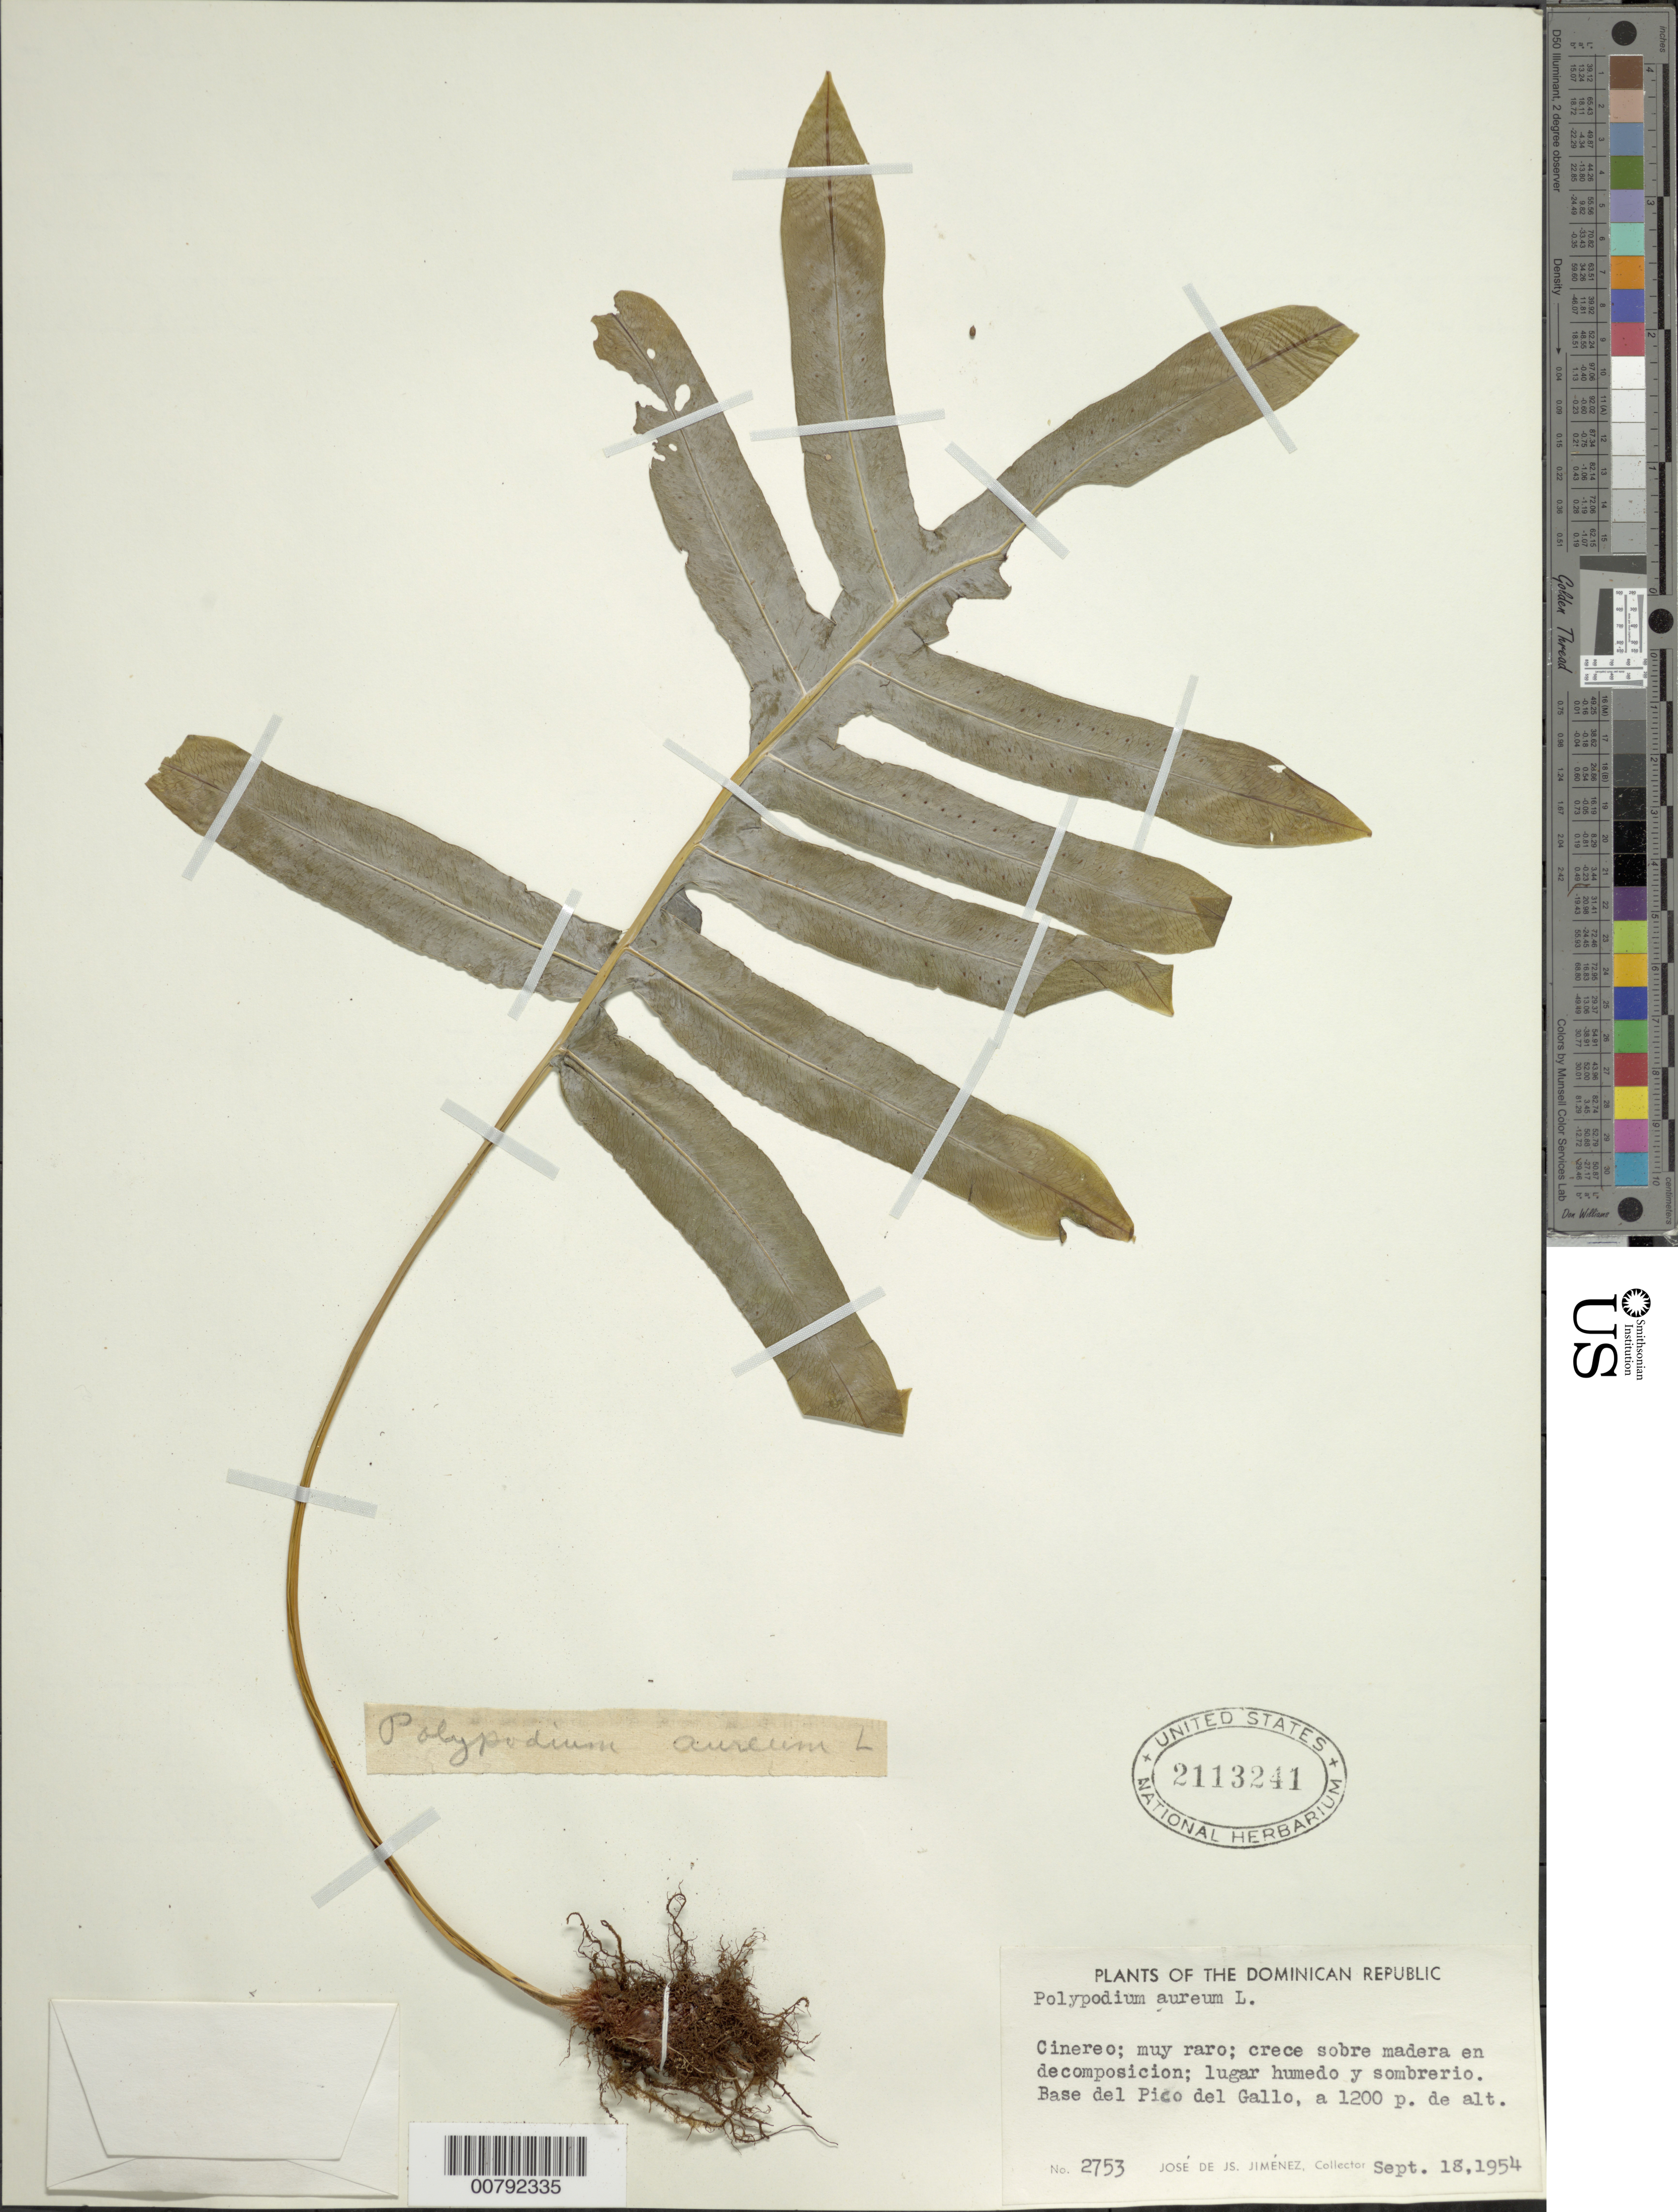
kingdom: Plantae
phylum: Tracheophyta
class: Polypodiopsida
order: Polypodiales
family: Polypodiaceae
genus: Phlebodium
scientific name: Phlebodium pseudoaureum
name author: (Cav.) Lellinger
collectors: J. J. Jiménez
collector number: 2753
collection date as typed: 18 Sep 1954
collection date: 1954-09-18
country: Dominican Republic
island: Hispaniola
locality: Pico del Gallo, at base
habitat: Crece sobre madera en decomposicion; lugar humedo y sombreril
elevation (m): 366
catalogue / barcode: US 2113241